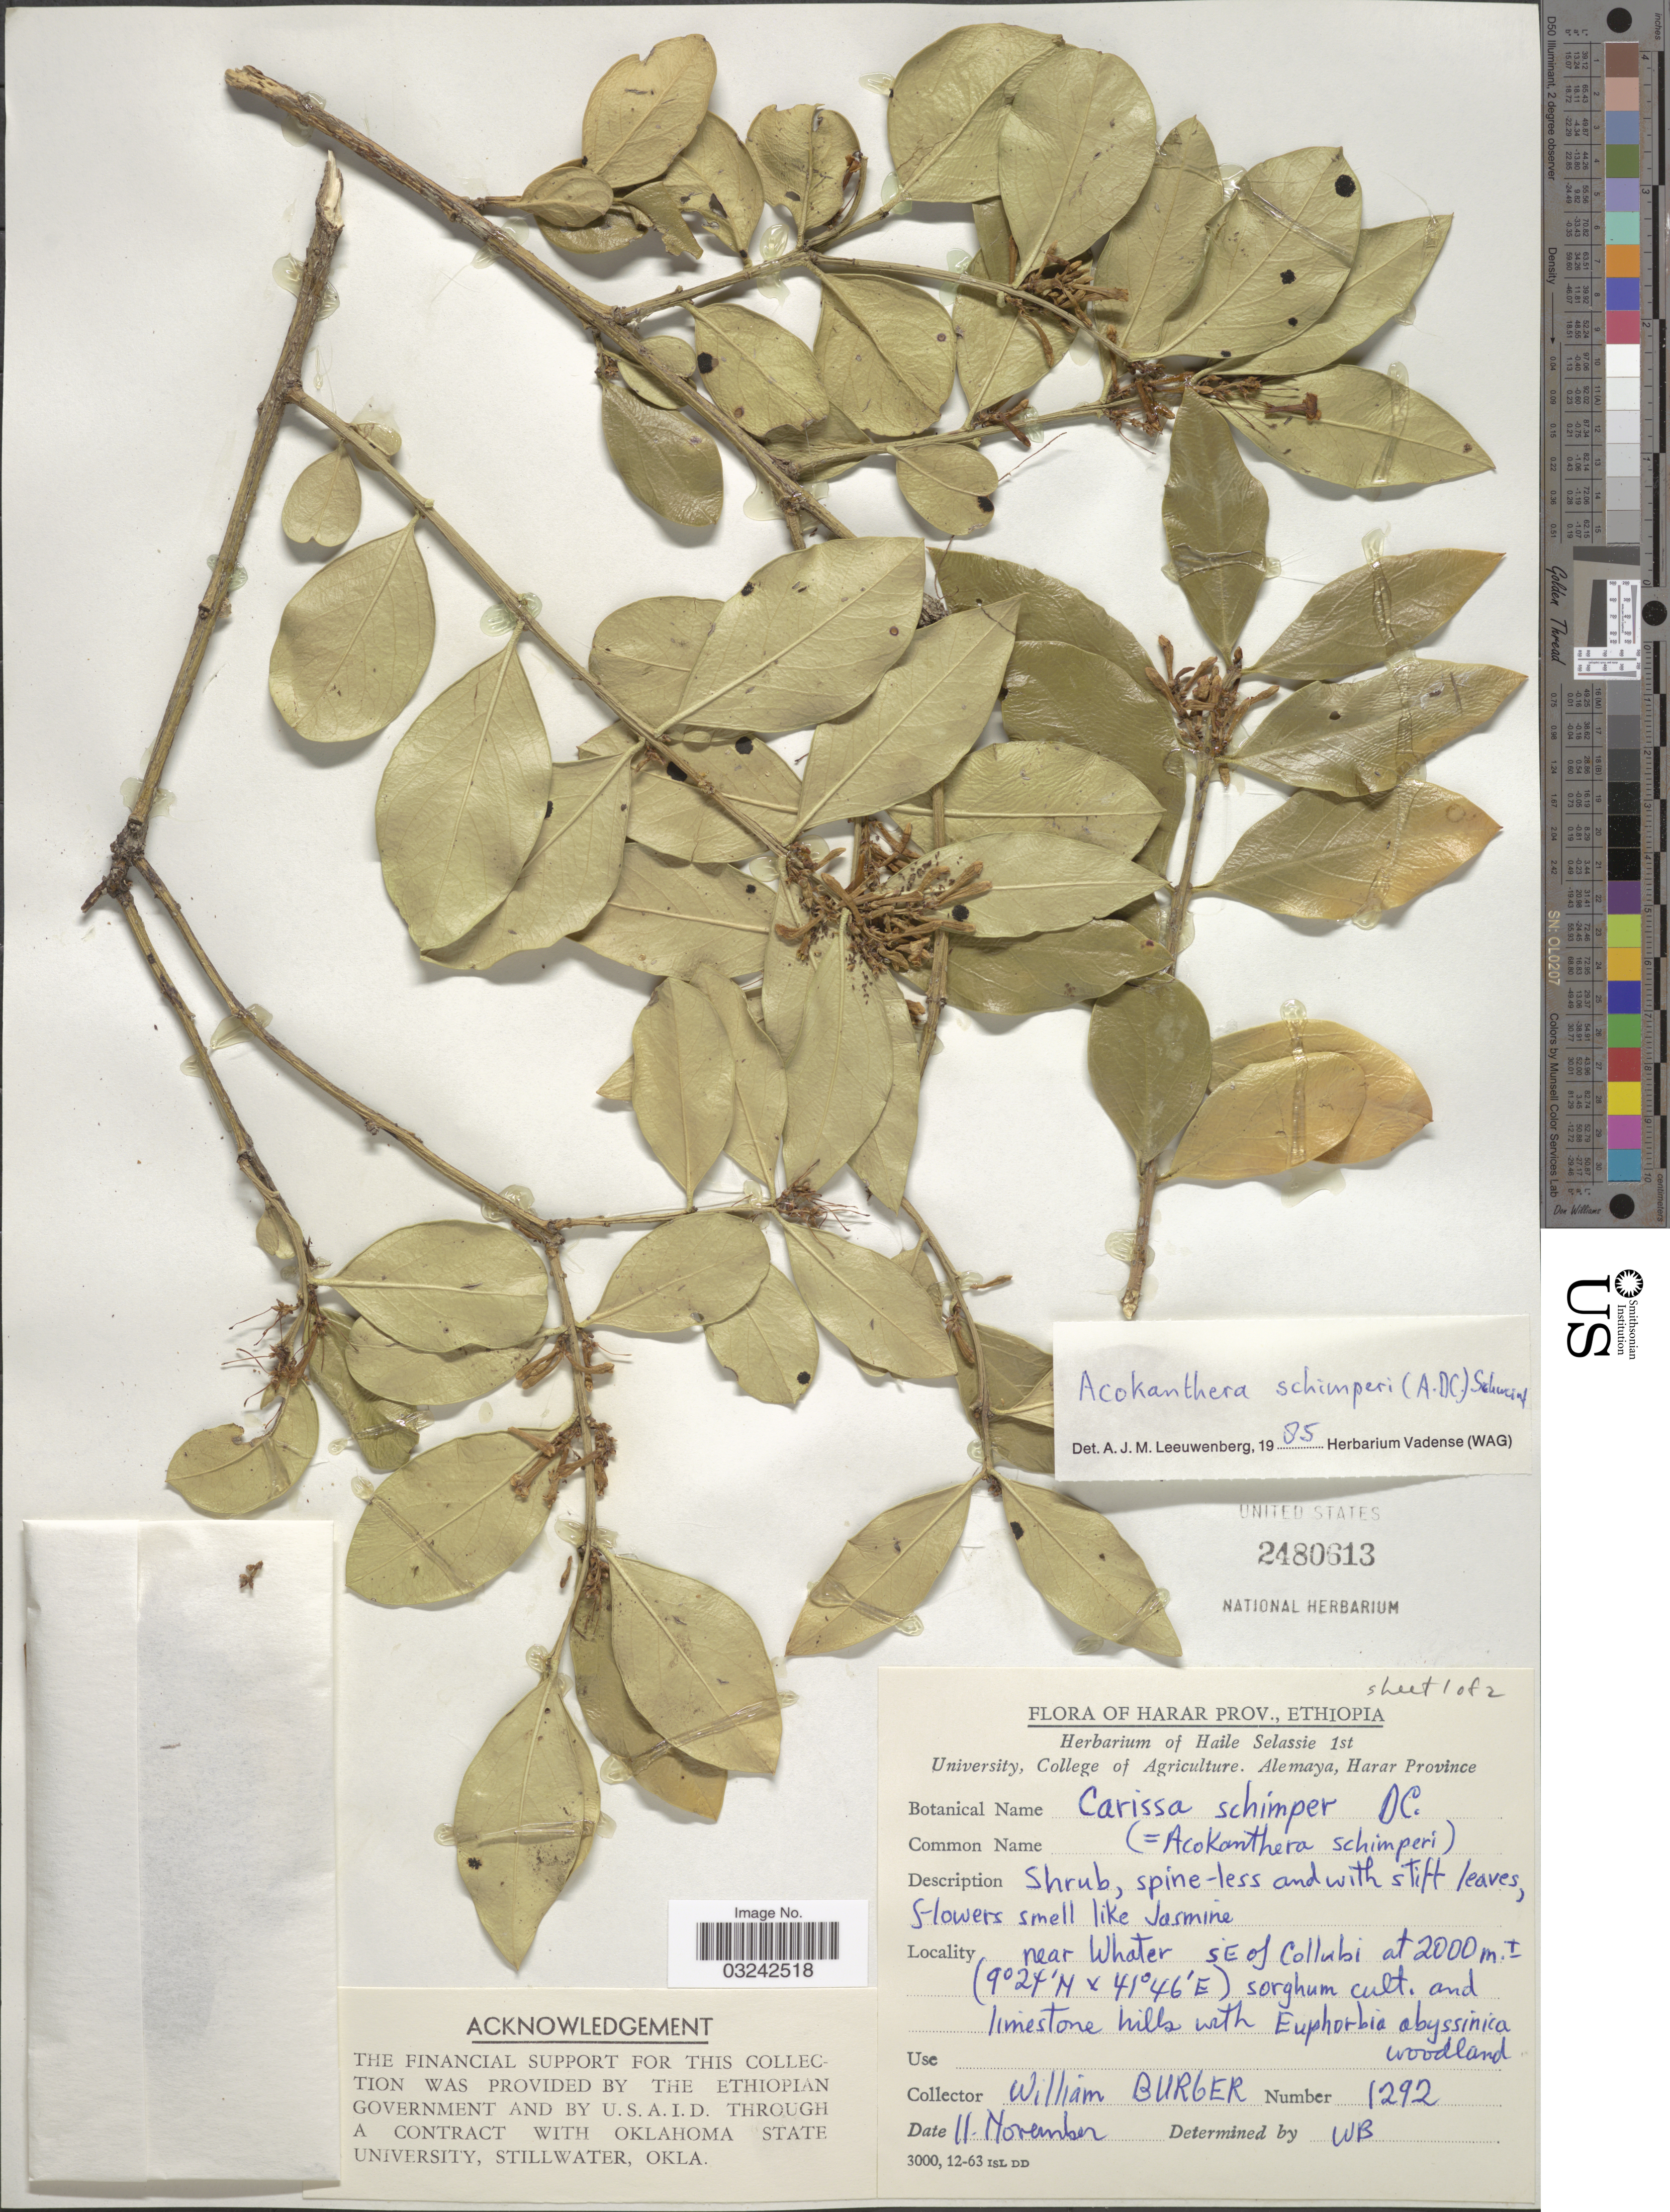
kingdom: Plantae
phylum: Tracheophyta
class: Magnoliopsida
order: Gentianales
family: Apocynaceae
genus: Acokanthera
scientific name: Acokanthera schimperi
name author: (DC.) Schweinf.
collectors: W. Burger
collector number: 1292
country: Ethiopia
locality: Harar Province. Near Whater SE of Collubi.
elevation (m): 2000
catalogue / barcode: US 2480613